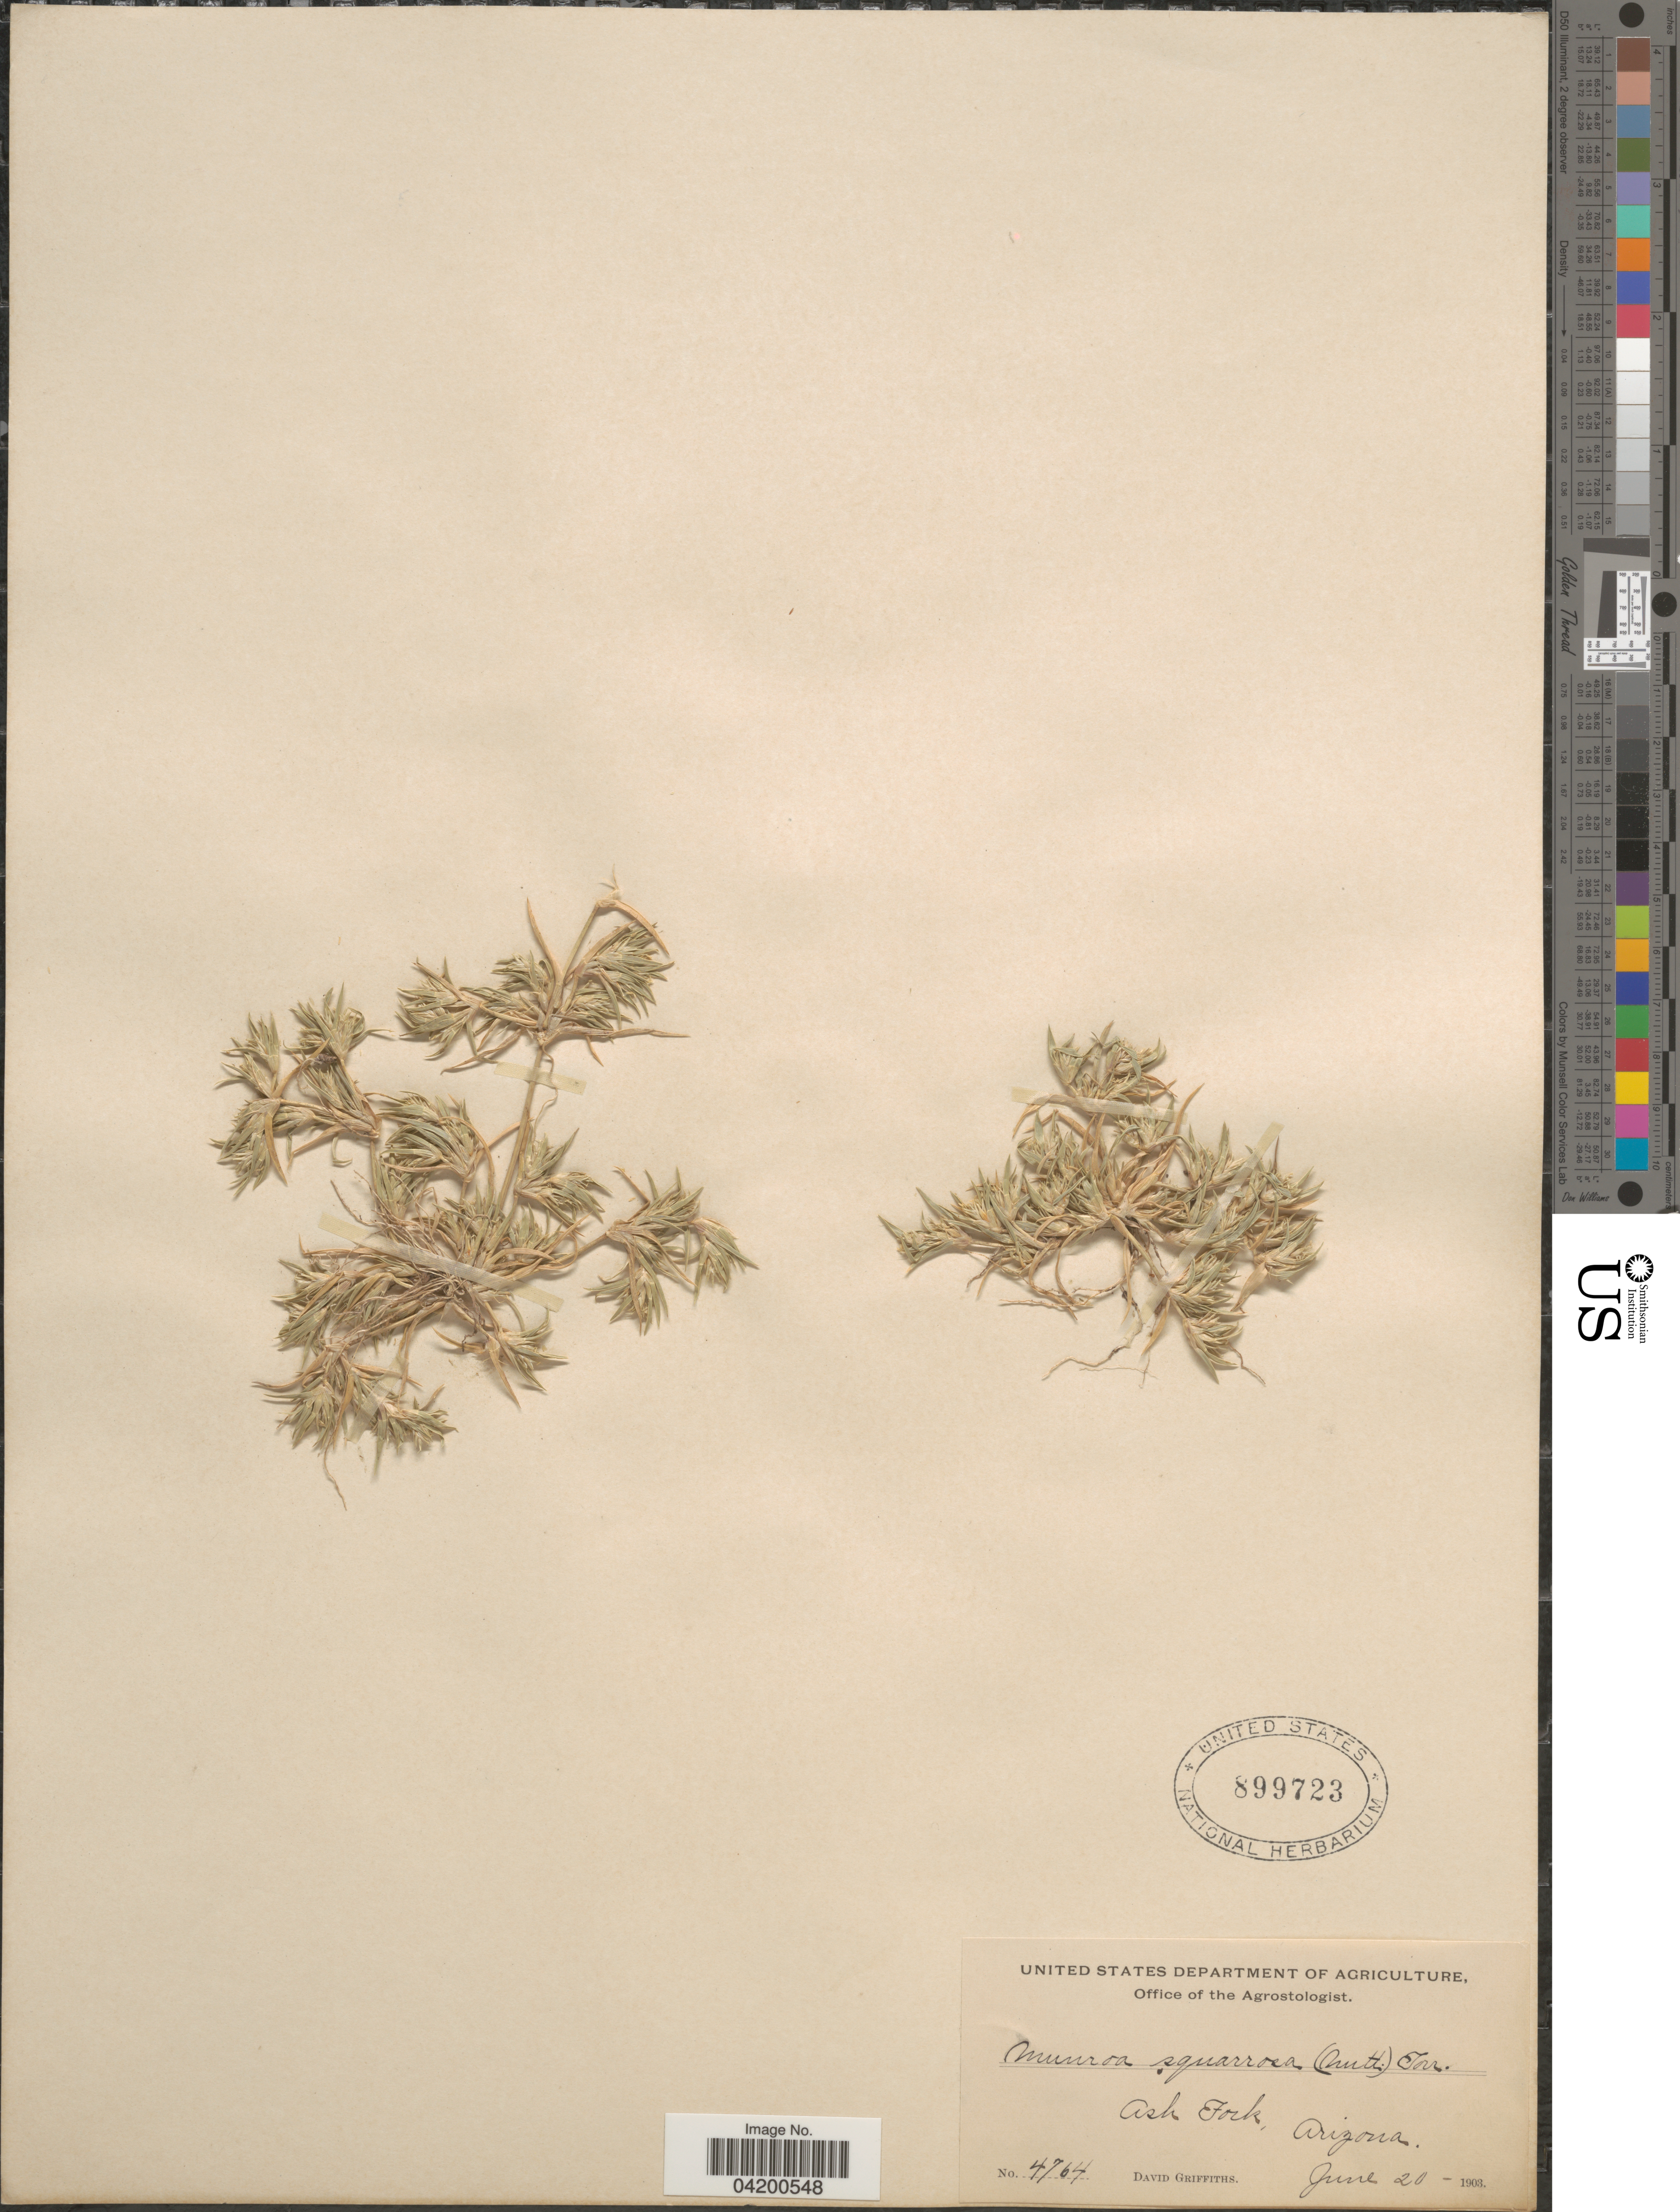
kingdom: Plantae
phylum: Tracheophyta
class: Liliopsida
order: Poales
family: Poaceae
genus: Munroa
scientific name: Munroa squarrosa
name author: (Nutt.) Torr.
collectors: D. Griffiths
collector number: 4764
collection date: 1903-06-20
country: United States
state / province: Arizona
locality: Ask Fork.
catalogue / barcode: US 899723